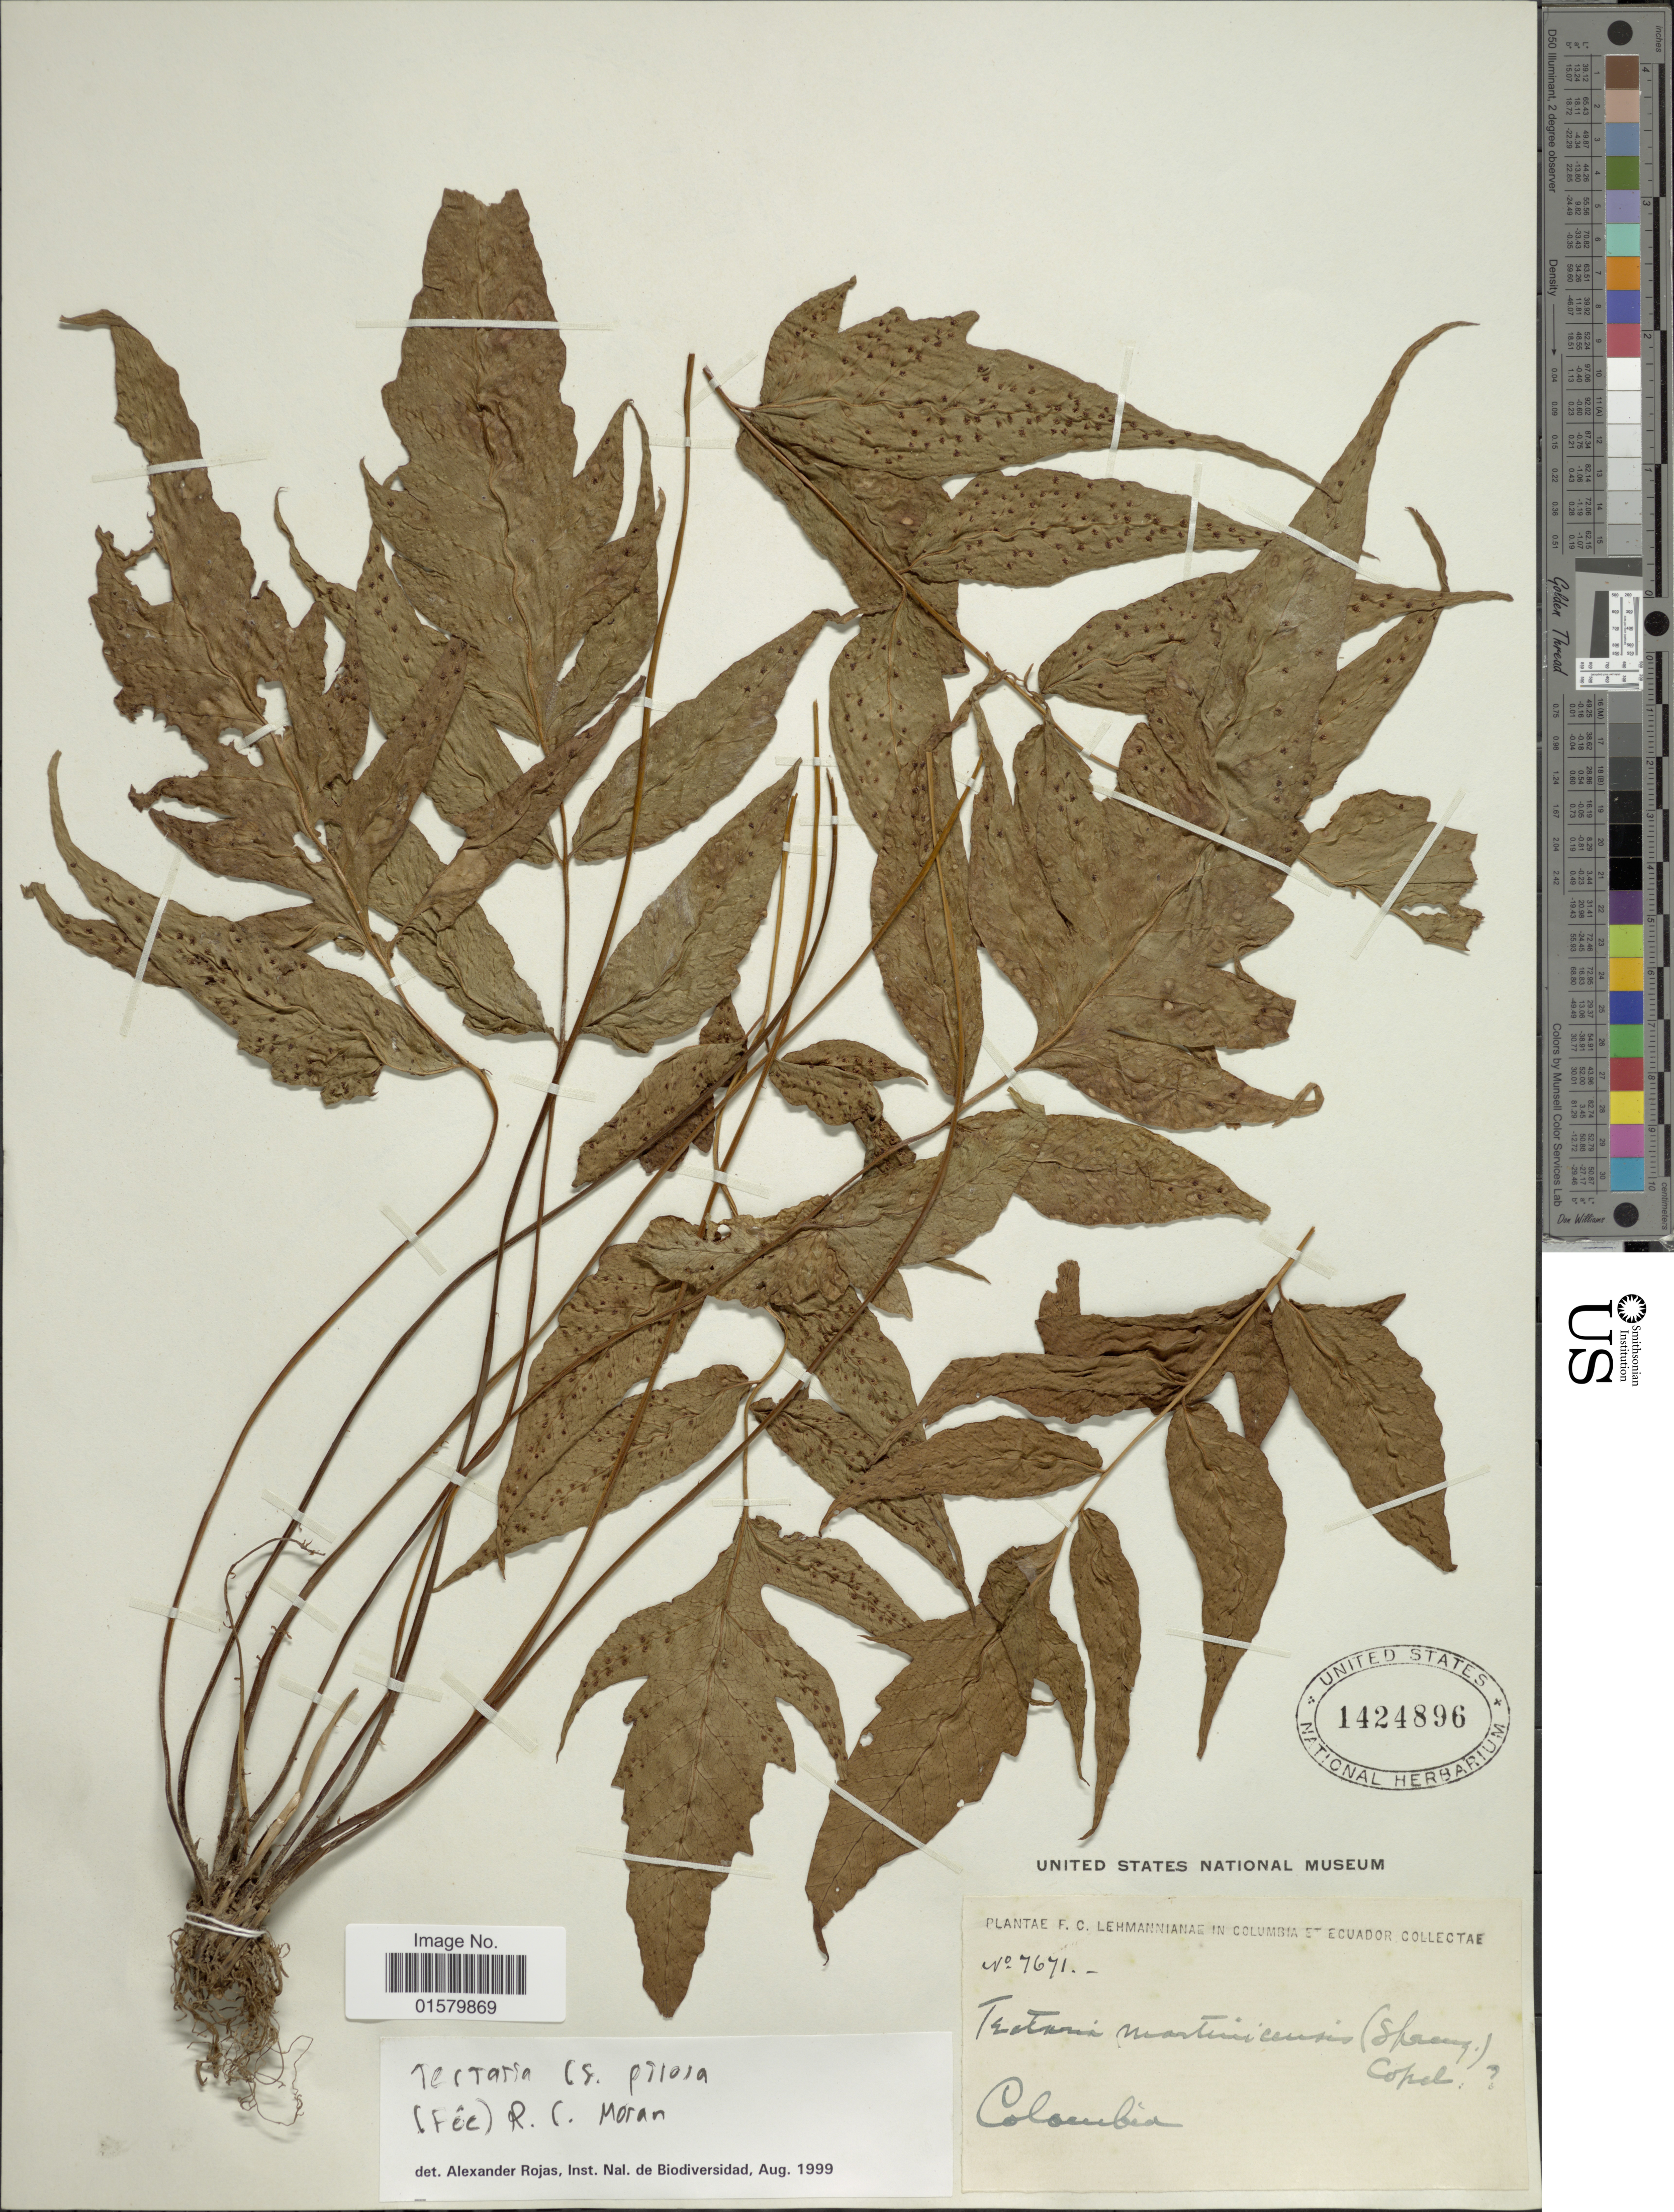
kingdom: Plantae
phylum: Tracheophyta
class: Polypodiopsida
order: Polypodiales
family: Tectariaceae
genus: Tectaria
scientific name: Tectaria pilosa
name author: (Fée) Maxon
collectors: F. Lehman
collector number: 7671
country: Colombia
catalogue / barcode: US 1424896